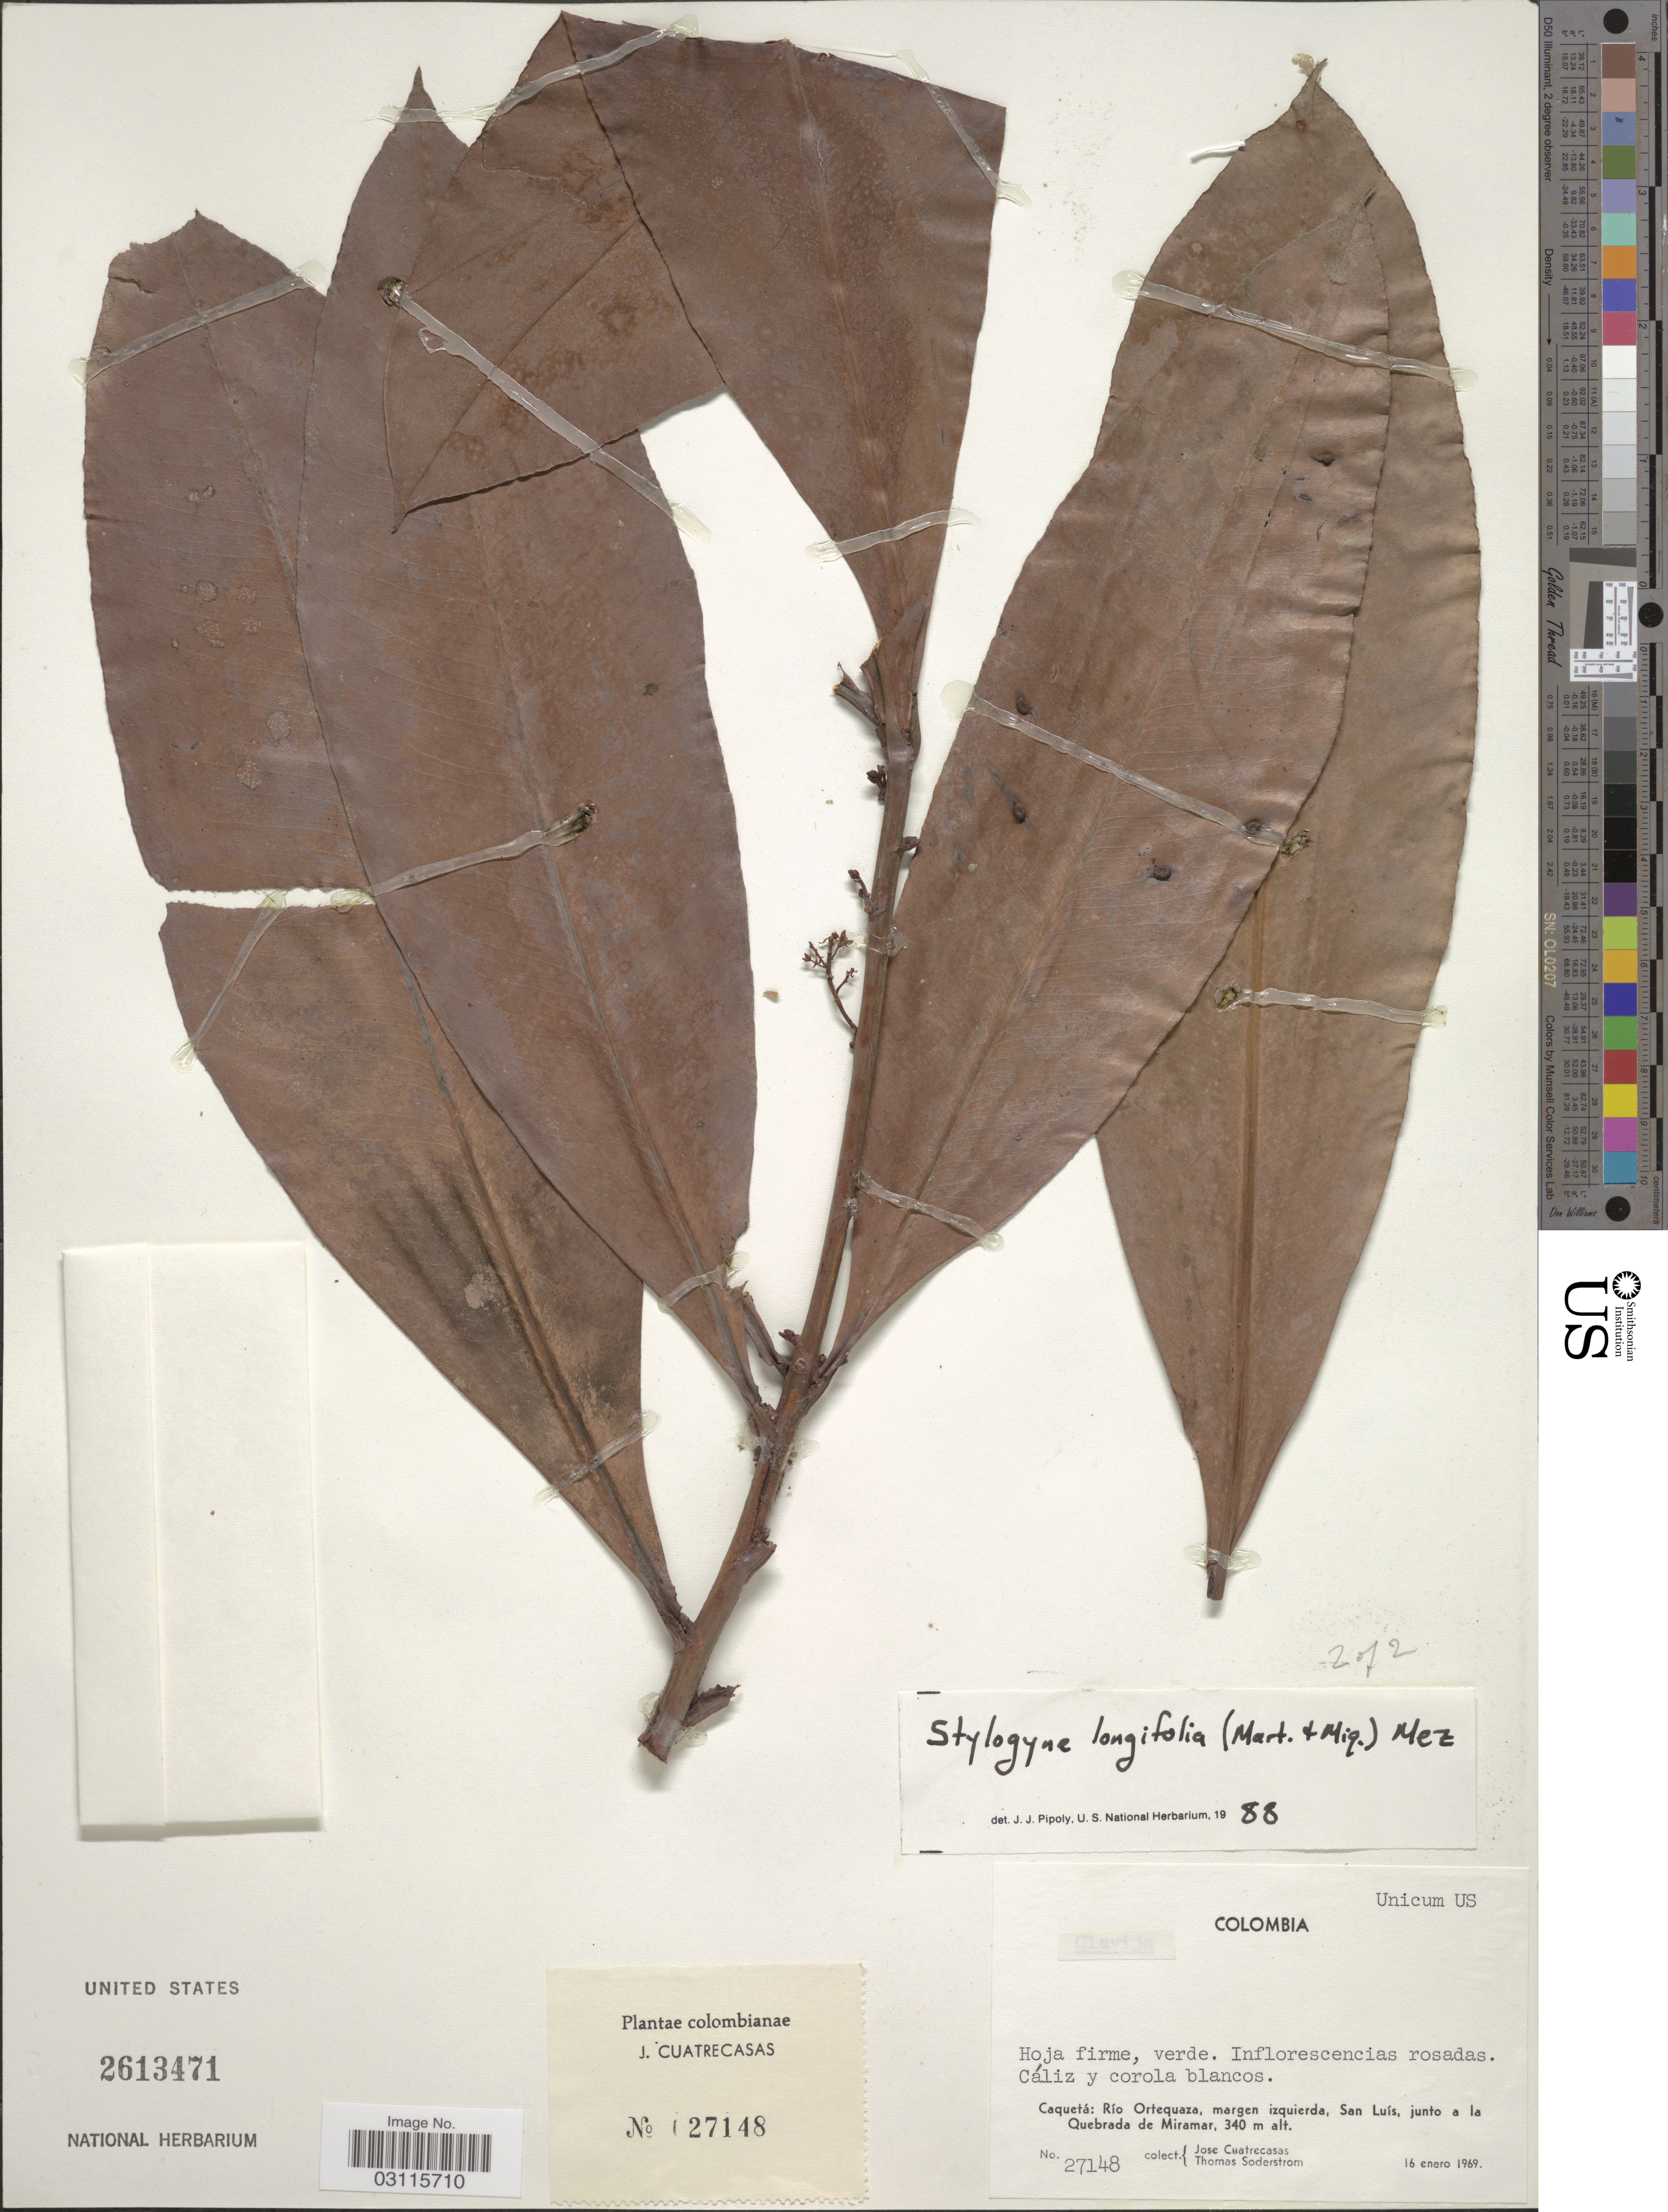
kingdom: Plantae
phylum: Tracheophyta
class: Magnoliopsida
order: Ericales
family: Primulaceae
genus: Stylogyne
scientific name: Stylogyne longifolia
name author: Mez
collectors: J. Cuatrecasas & T. R. Soderstrom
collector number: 27148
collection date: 1969-01-16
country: Colombia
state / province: Caquetá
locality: Río Orteguaza, margen izquierda, San Luís, junto a la Quebrada de Miramar.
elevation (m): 340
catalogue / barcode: US 2613471